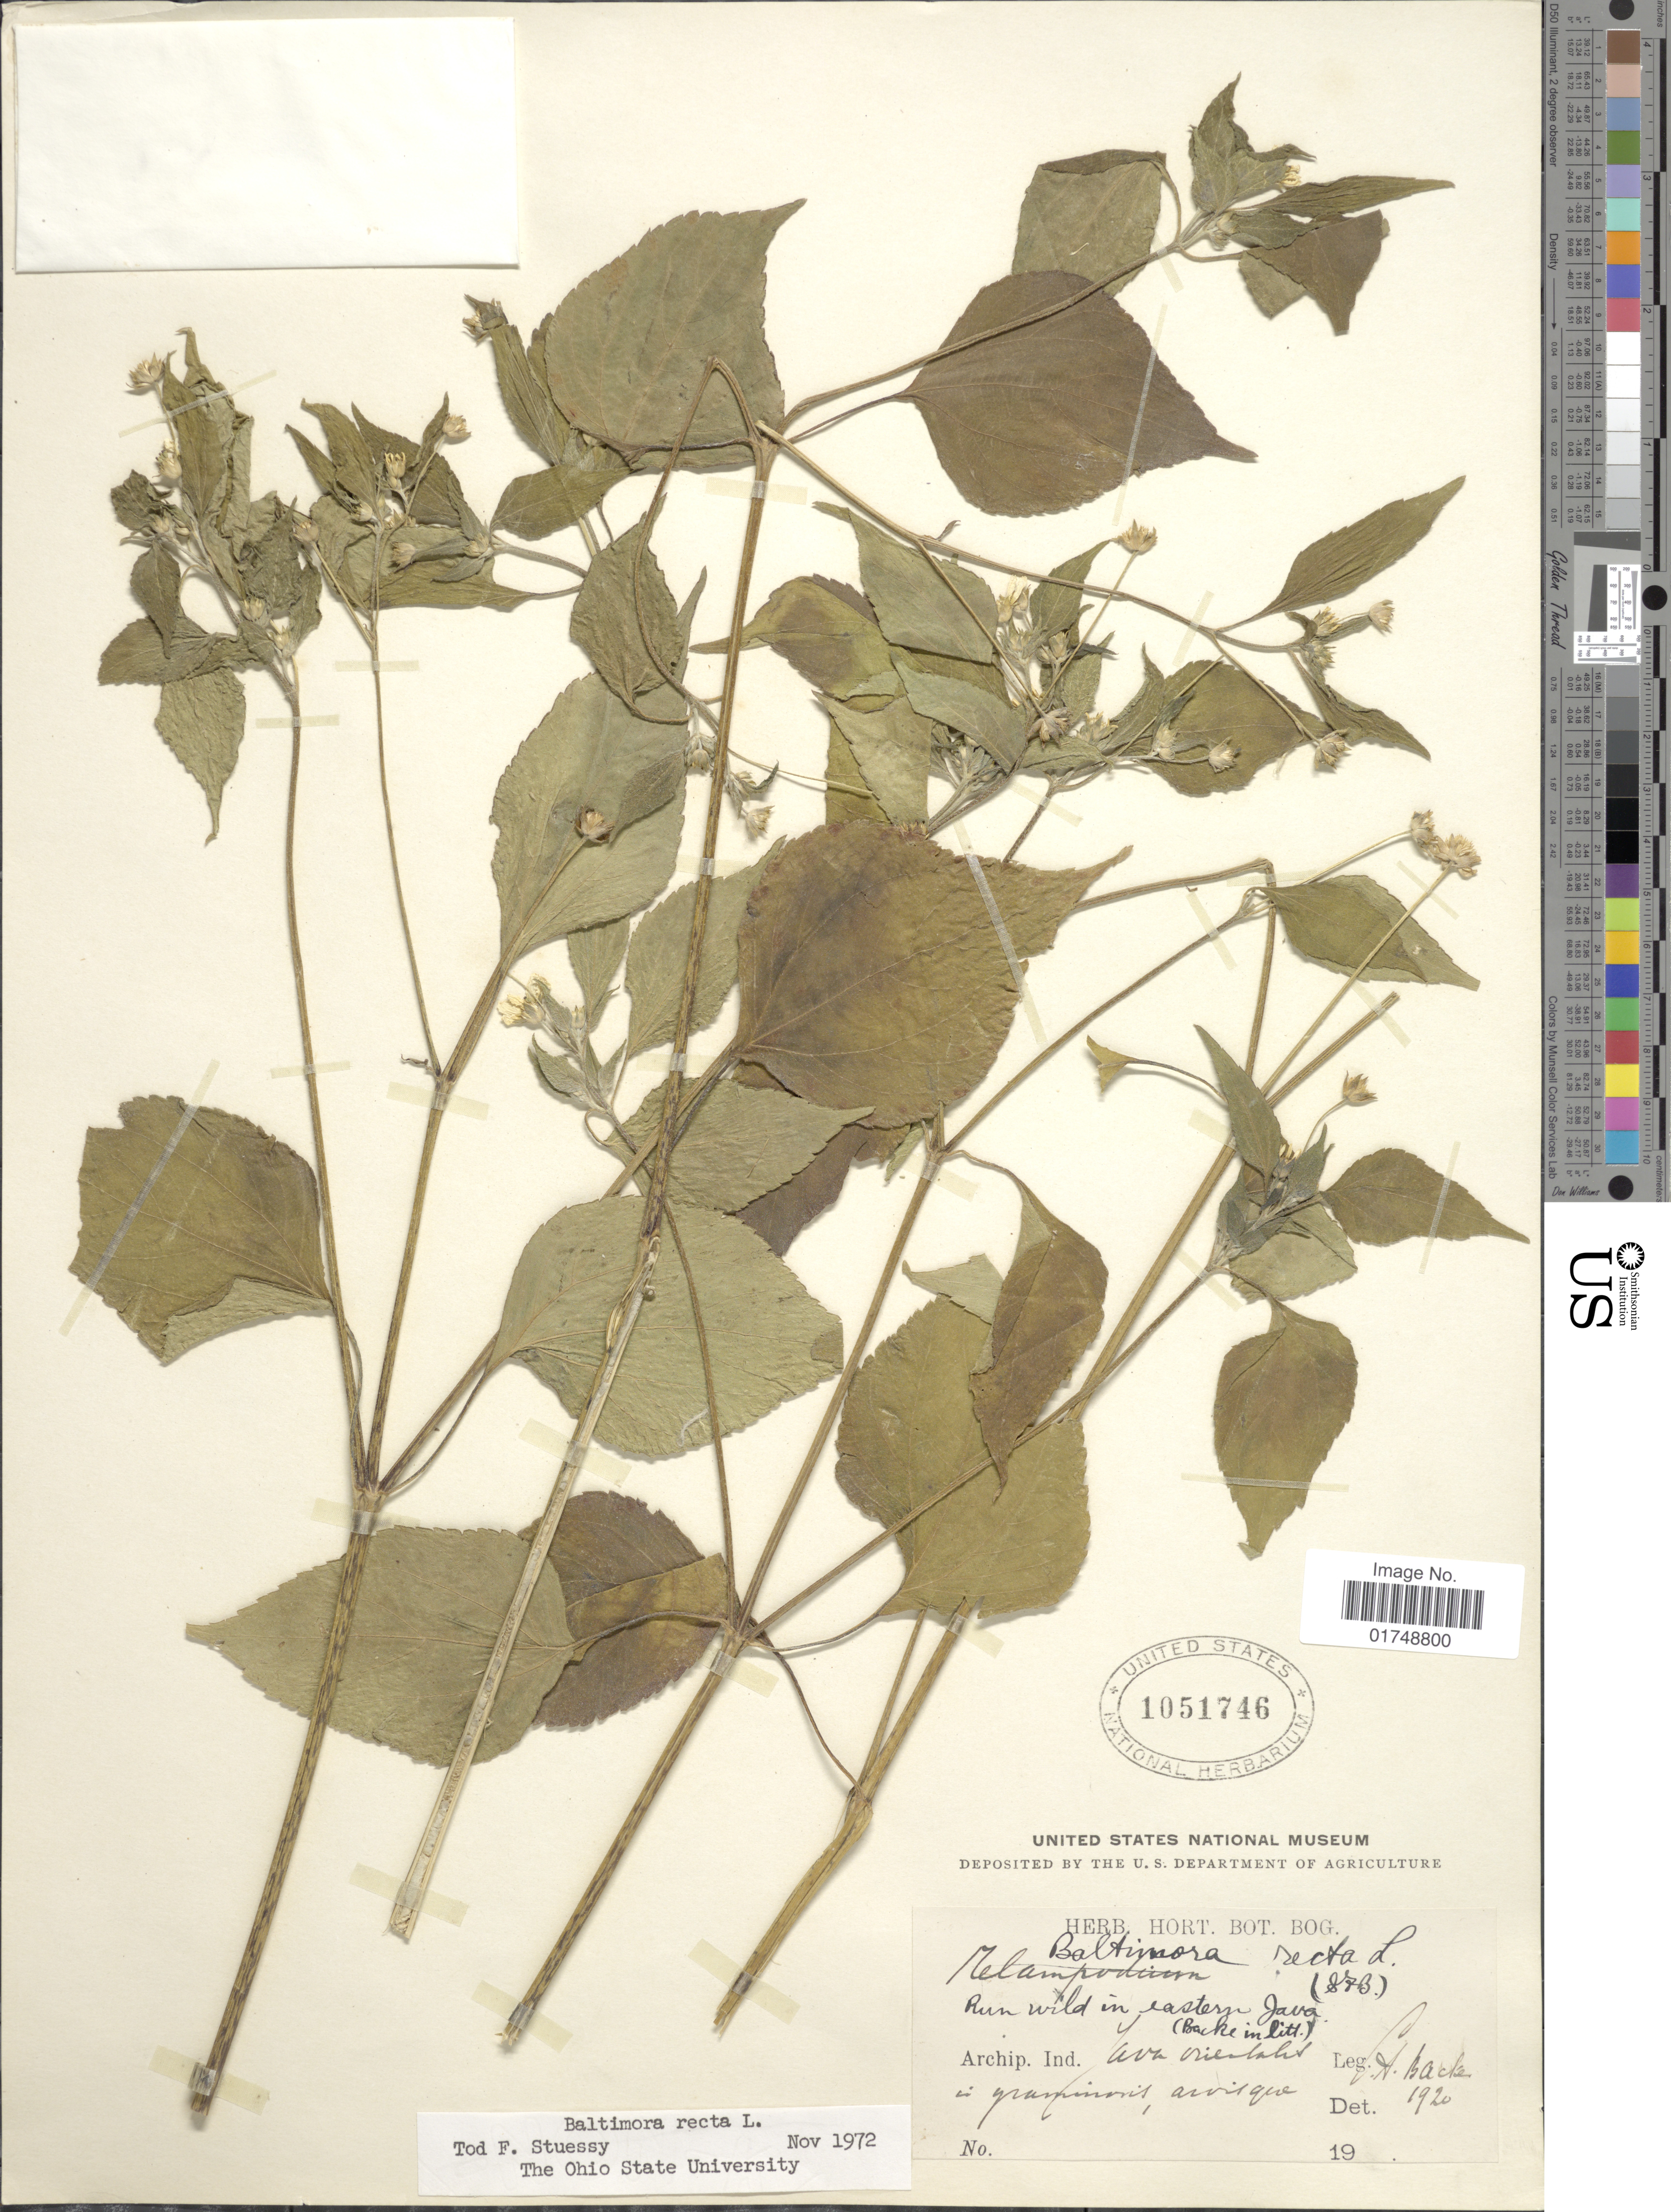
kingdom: Plantae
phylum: Tracheophyta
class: Magnoliopsida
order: Asterales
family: Asteraceae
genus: Baltimora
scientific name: Baltimora recta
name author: L.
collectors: C. A. Backer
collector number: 878*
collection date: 1920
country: Indonesia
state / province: Java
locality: Run wild in Eastern Java (Backe in litll.). Archip. Ind. Java orientalis in gramminosis, arvirque. [interpreted]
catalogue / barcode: US 1051746